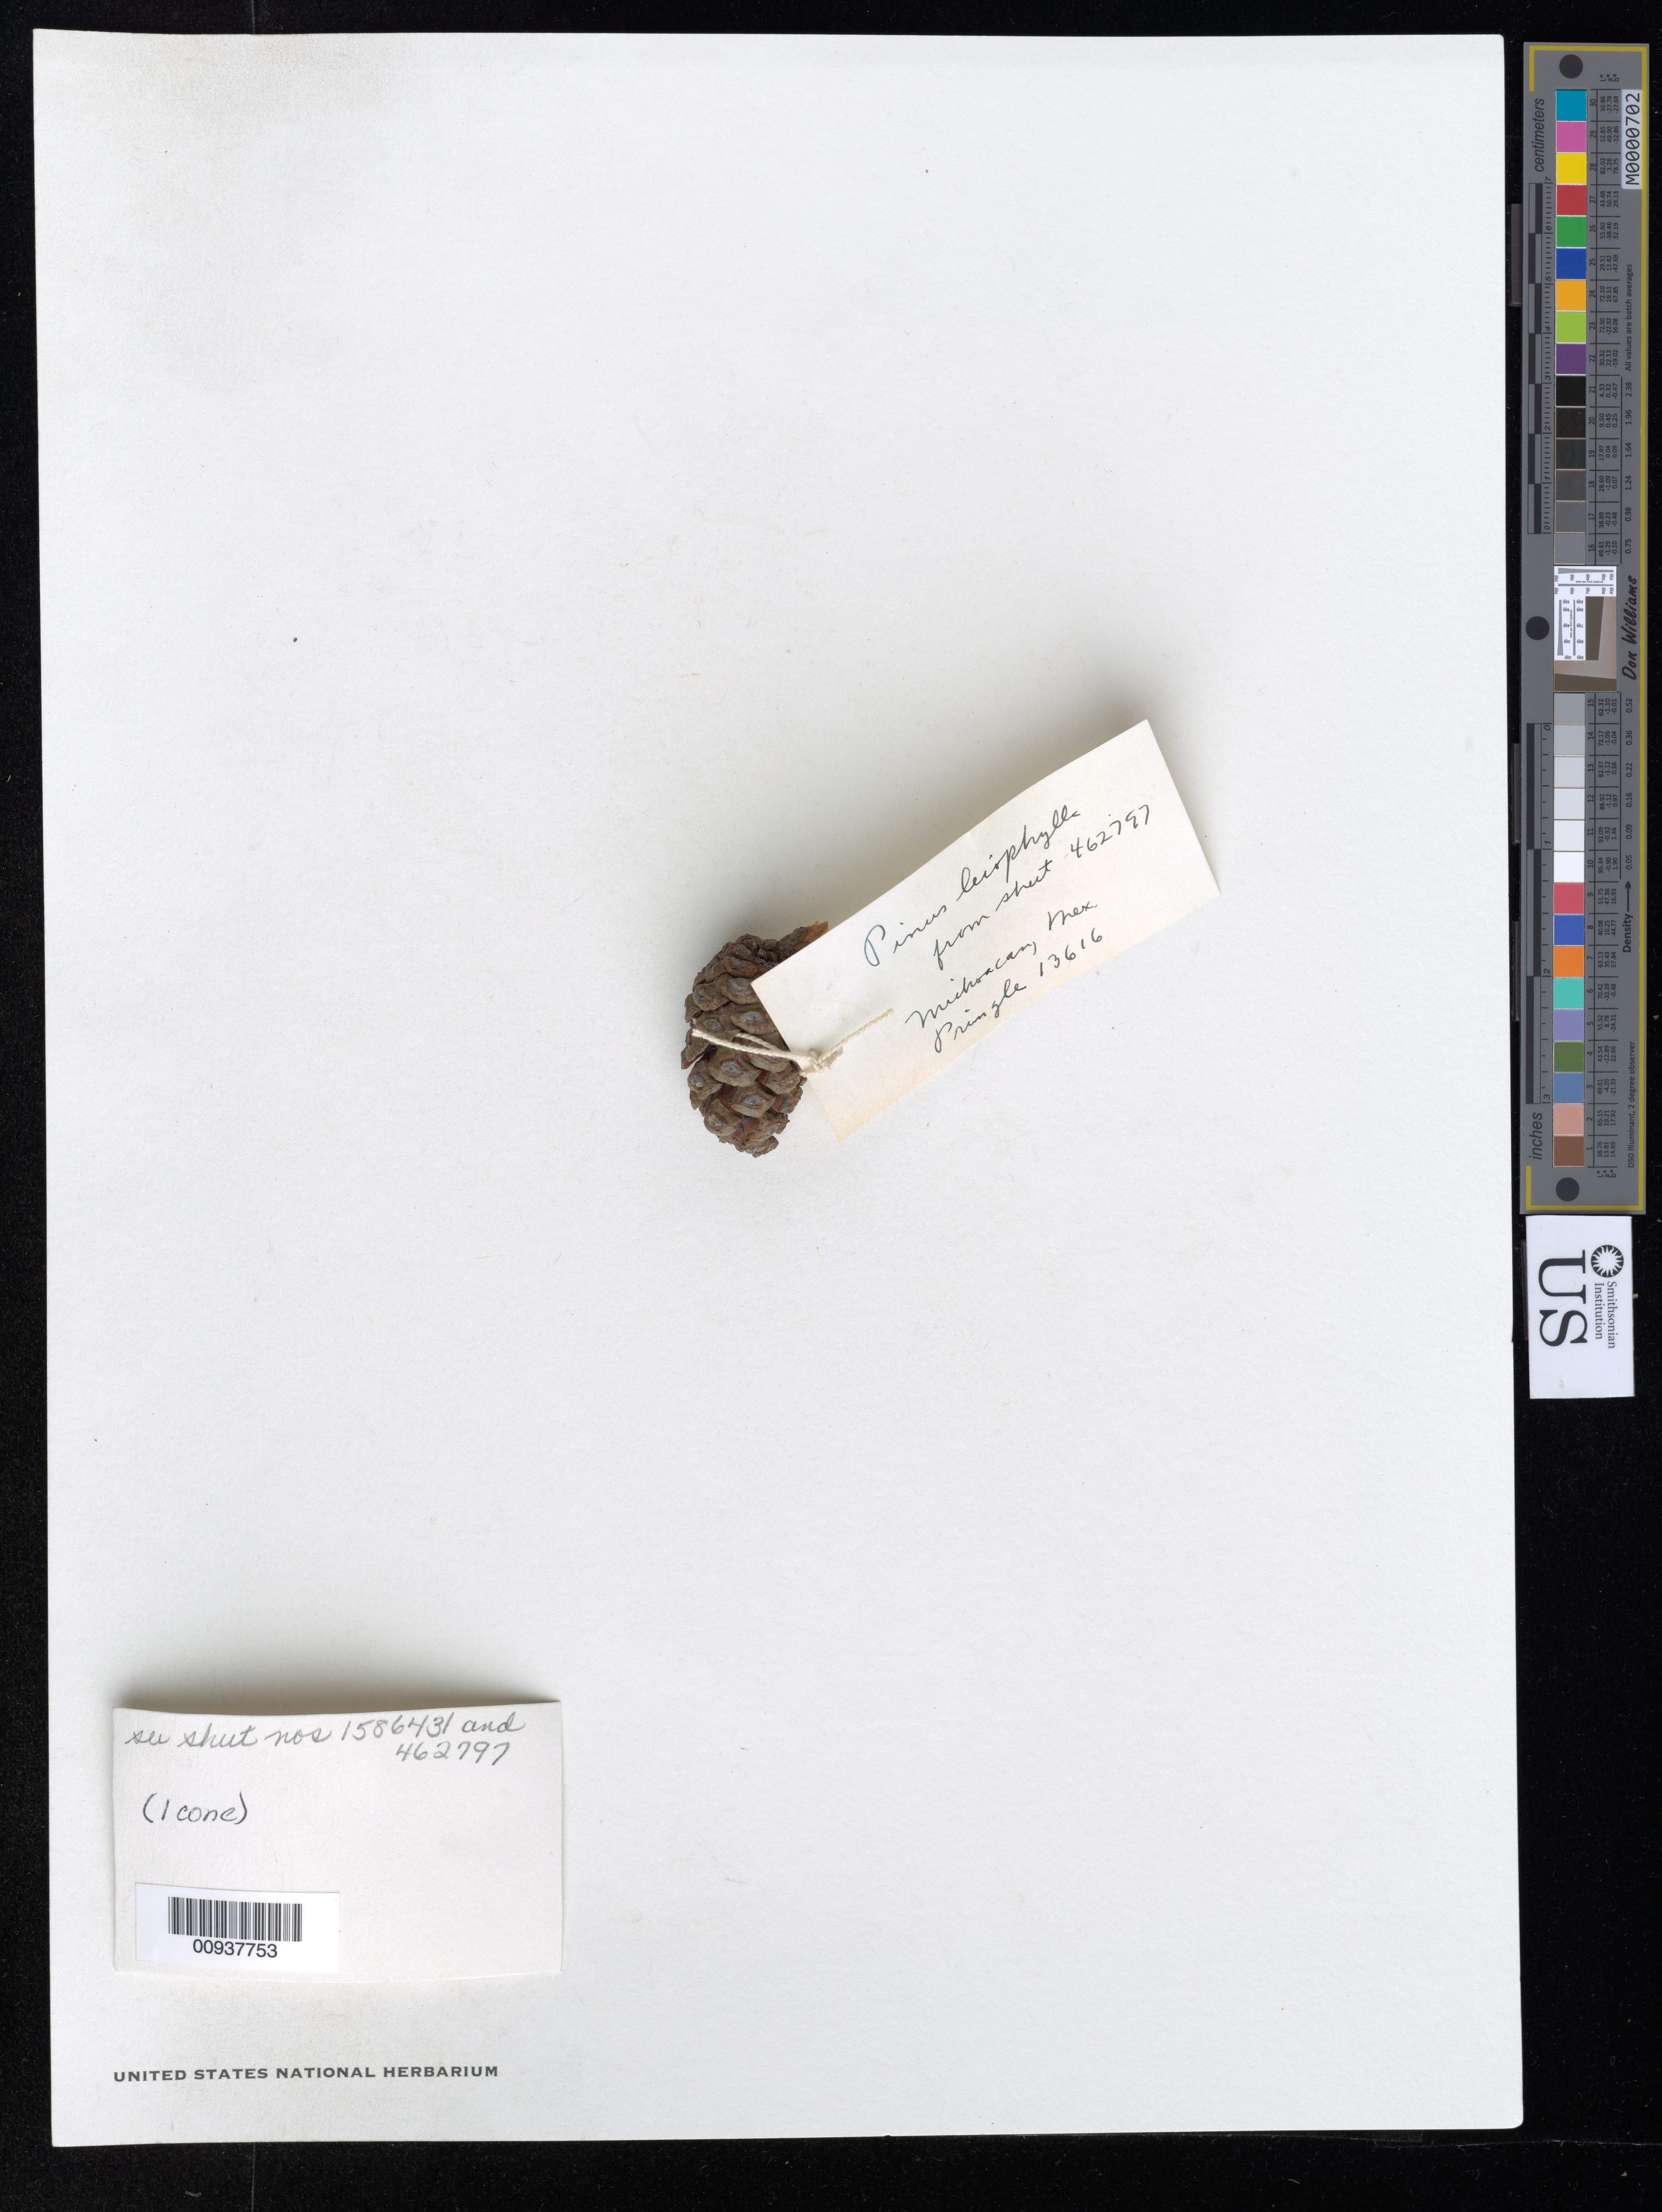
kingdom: Plantae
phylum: Tracheophyta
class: Pinopsida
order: Pinales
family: Pinaceae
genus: Pinus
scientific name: Pinus leiophylla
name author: Schiede ex Schltdl. & Cham.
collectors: C. G. Pringle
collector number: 13616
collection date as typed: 01 Nov 1905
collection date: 1905-11-01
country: Mexico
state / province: Michoacán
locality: Hills about Uruapan.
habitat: Hills.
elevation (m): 1829